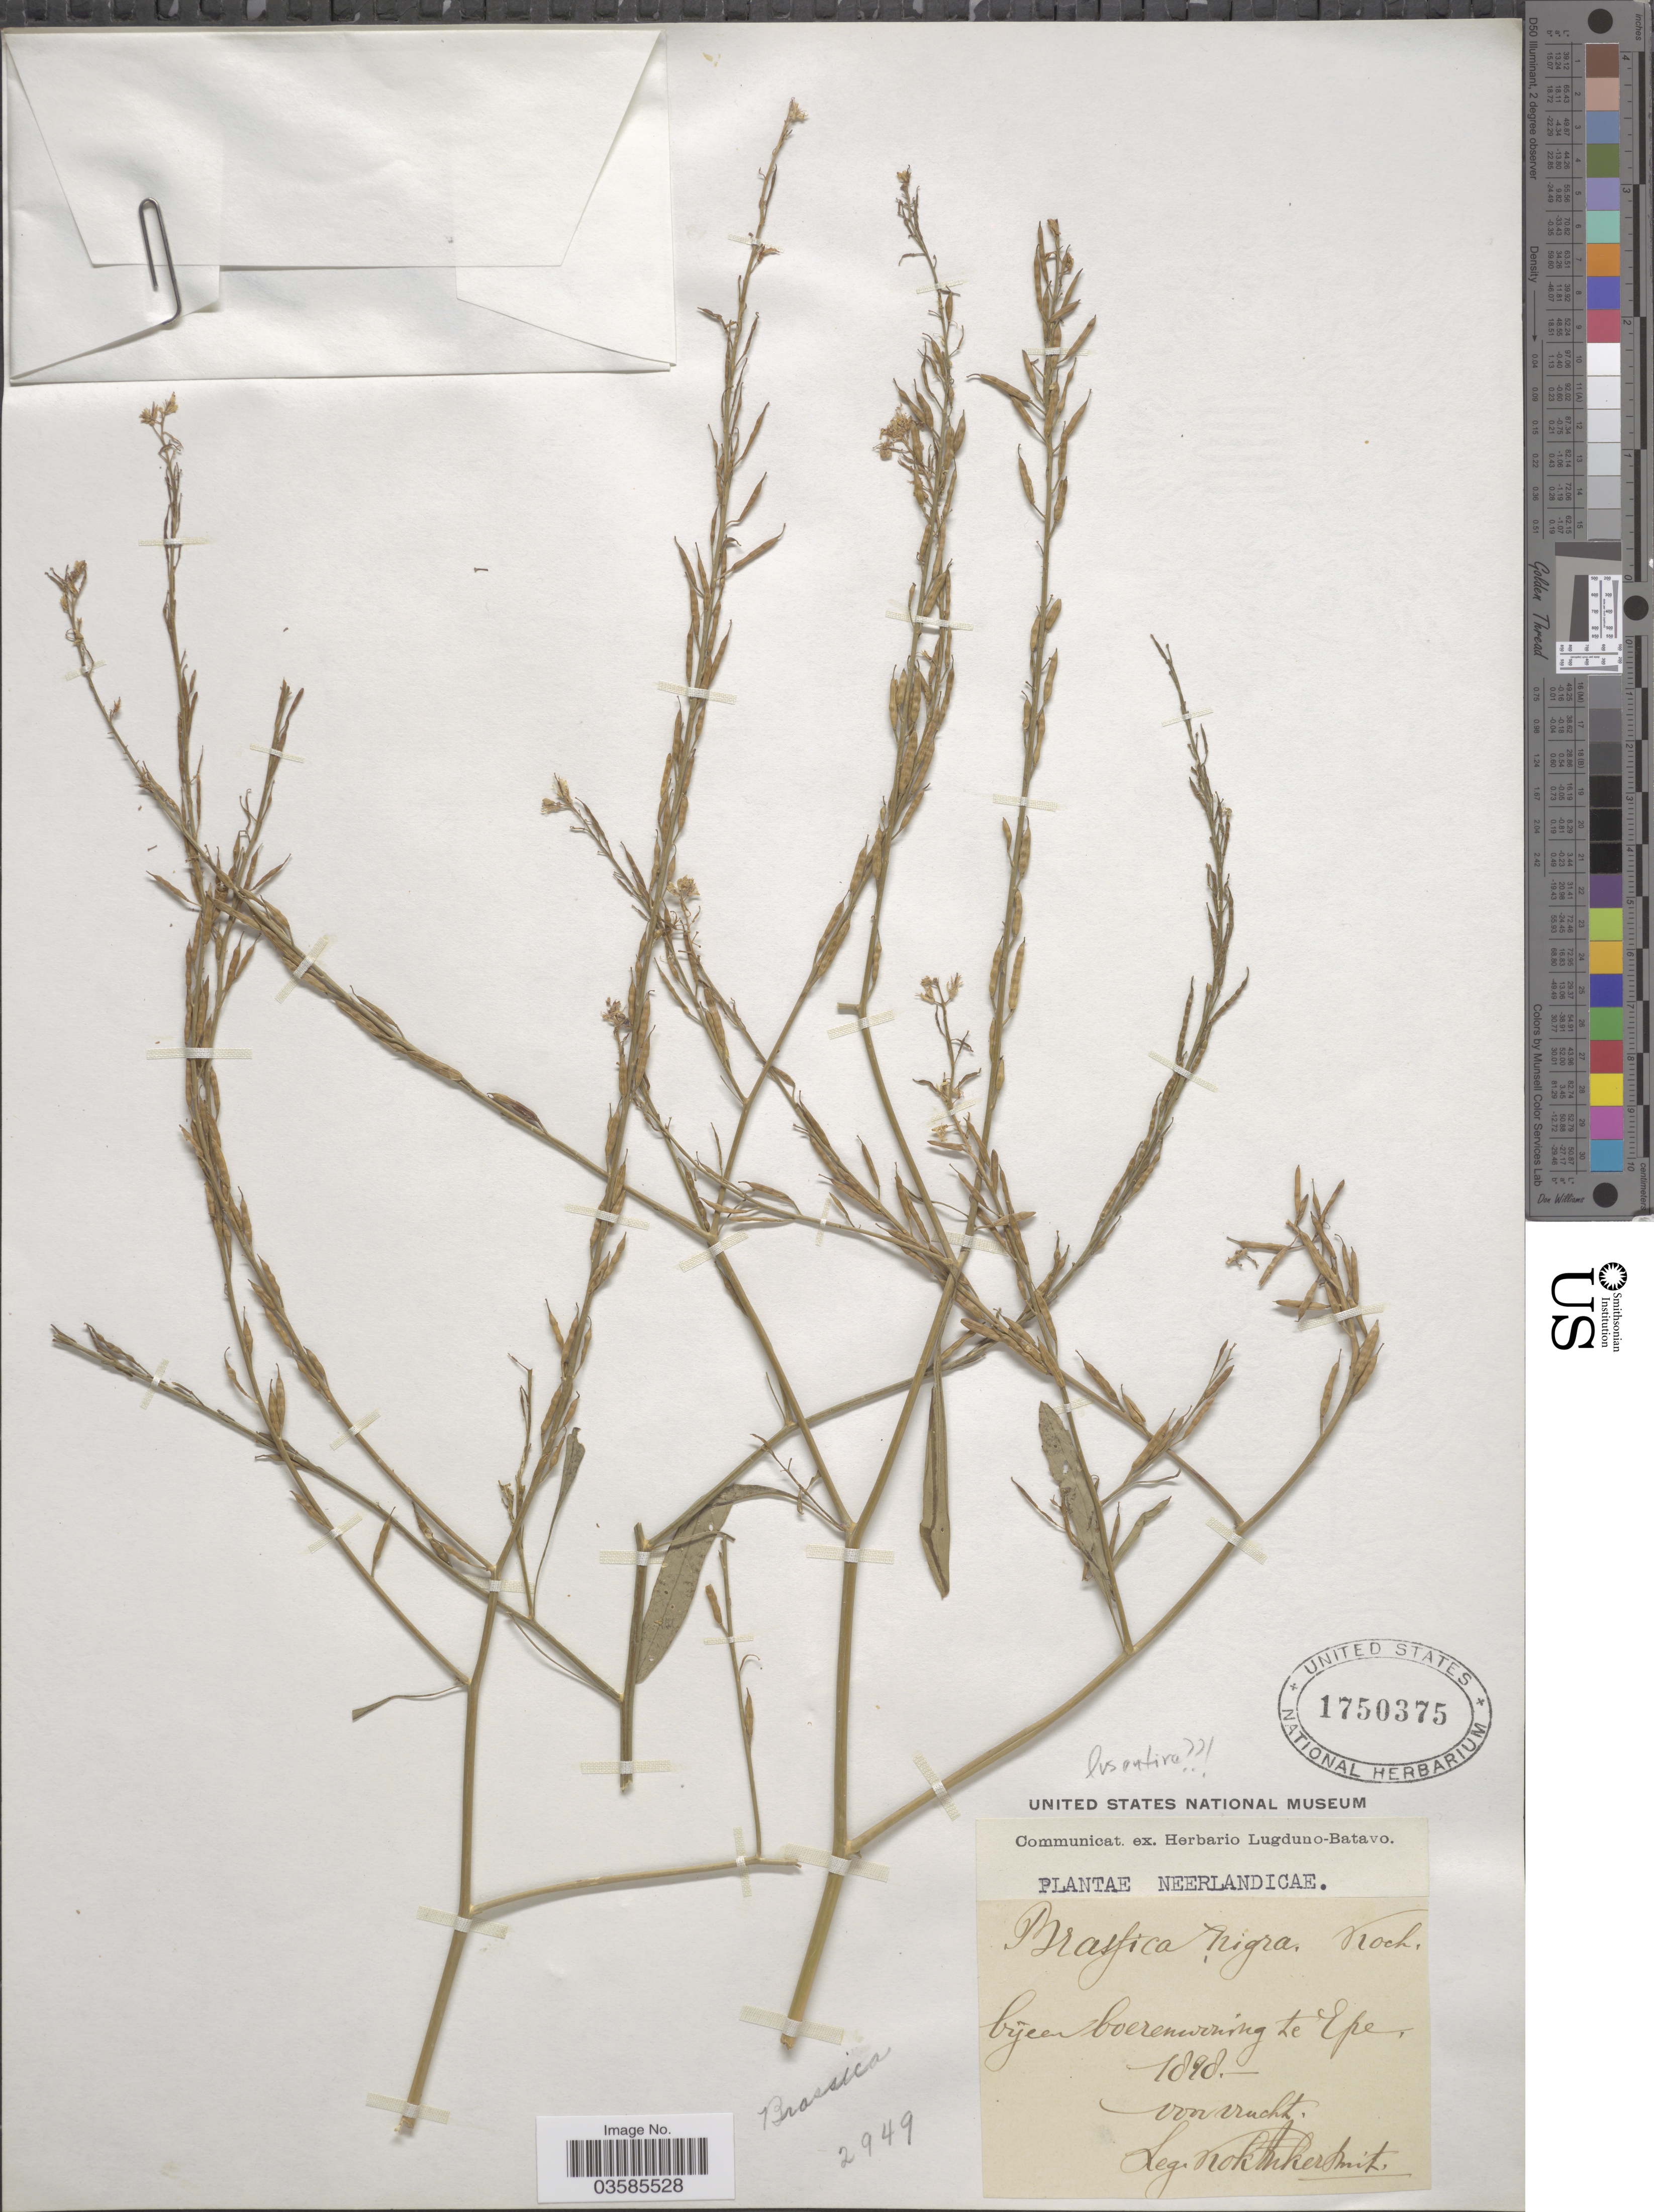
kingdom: Plantae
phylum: Tracheophyta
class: Magnoliopsida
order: Brassicales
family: Brassicaceae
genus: Brassica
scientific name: Brassica nigra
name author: (L.) W.D.J. Koch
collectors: Kok Ankersmit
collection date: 1898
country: Netherlands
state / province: Gelderland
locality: Bij een boerenwoning te Epe.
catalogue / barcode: US 1750375